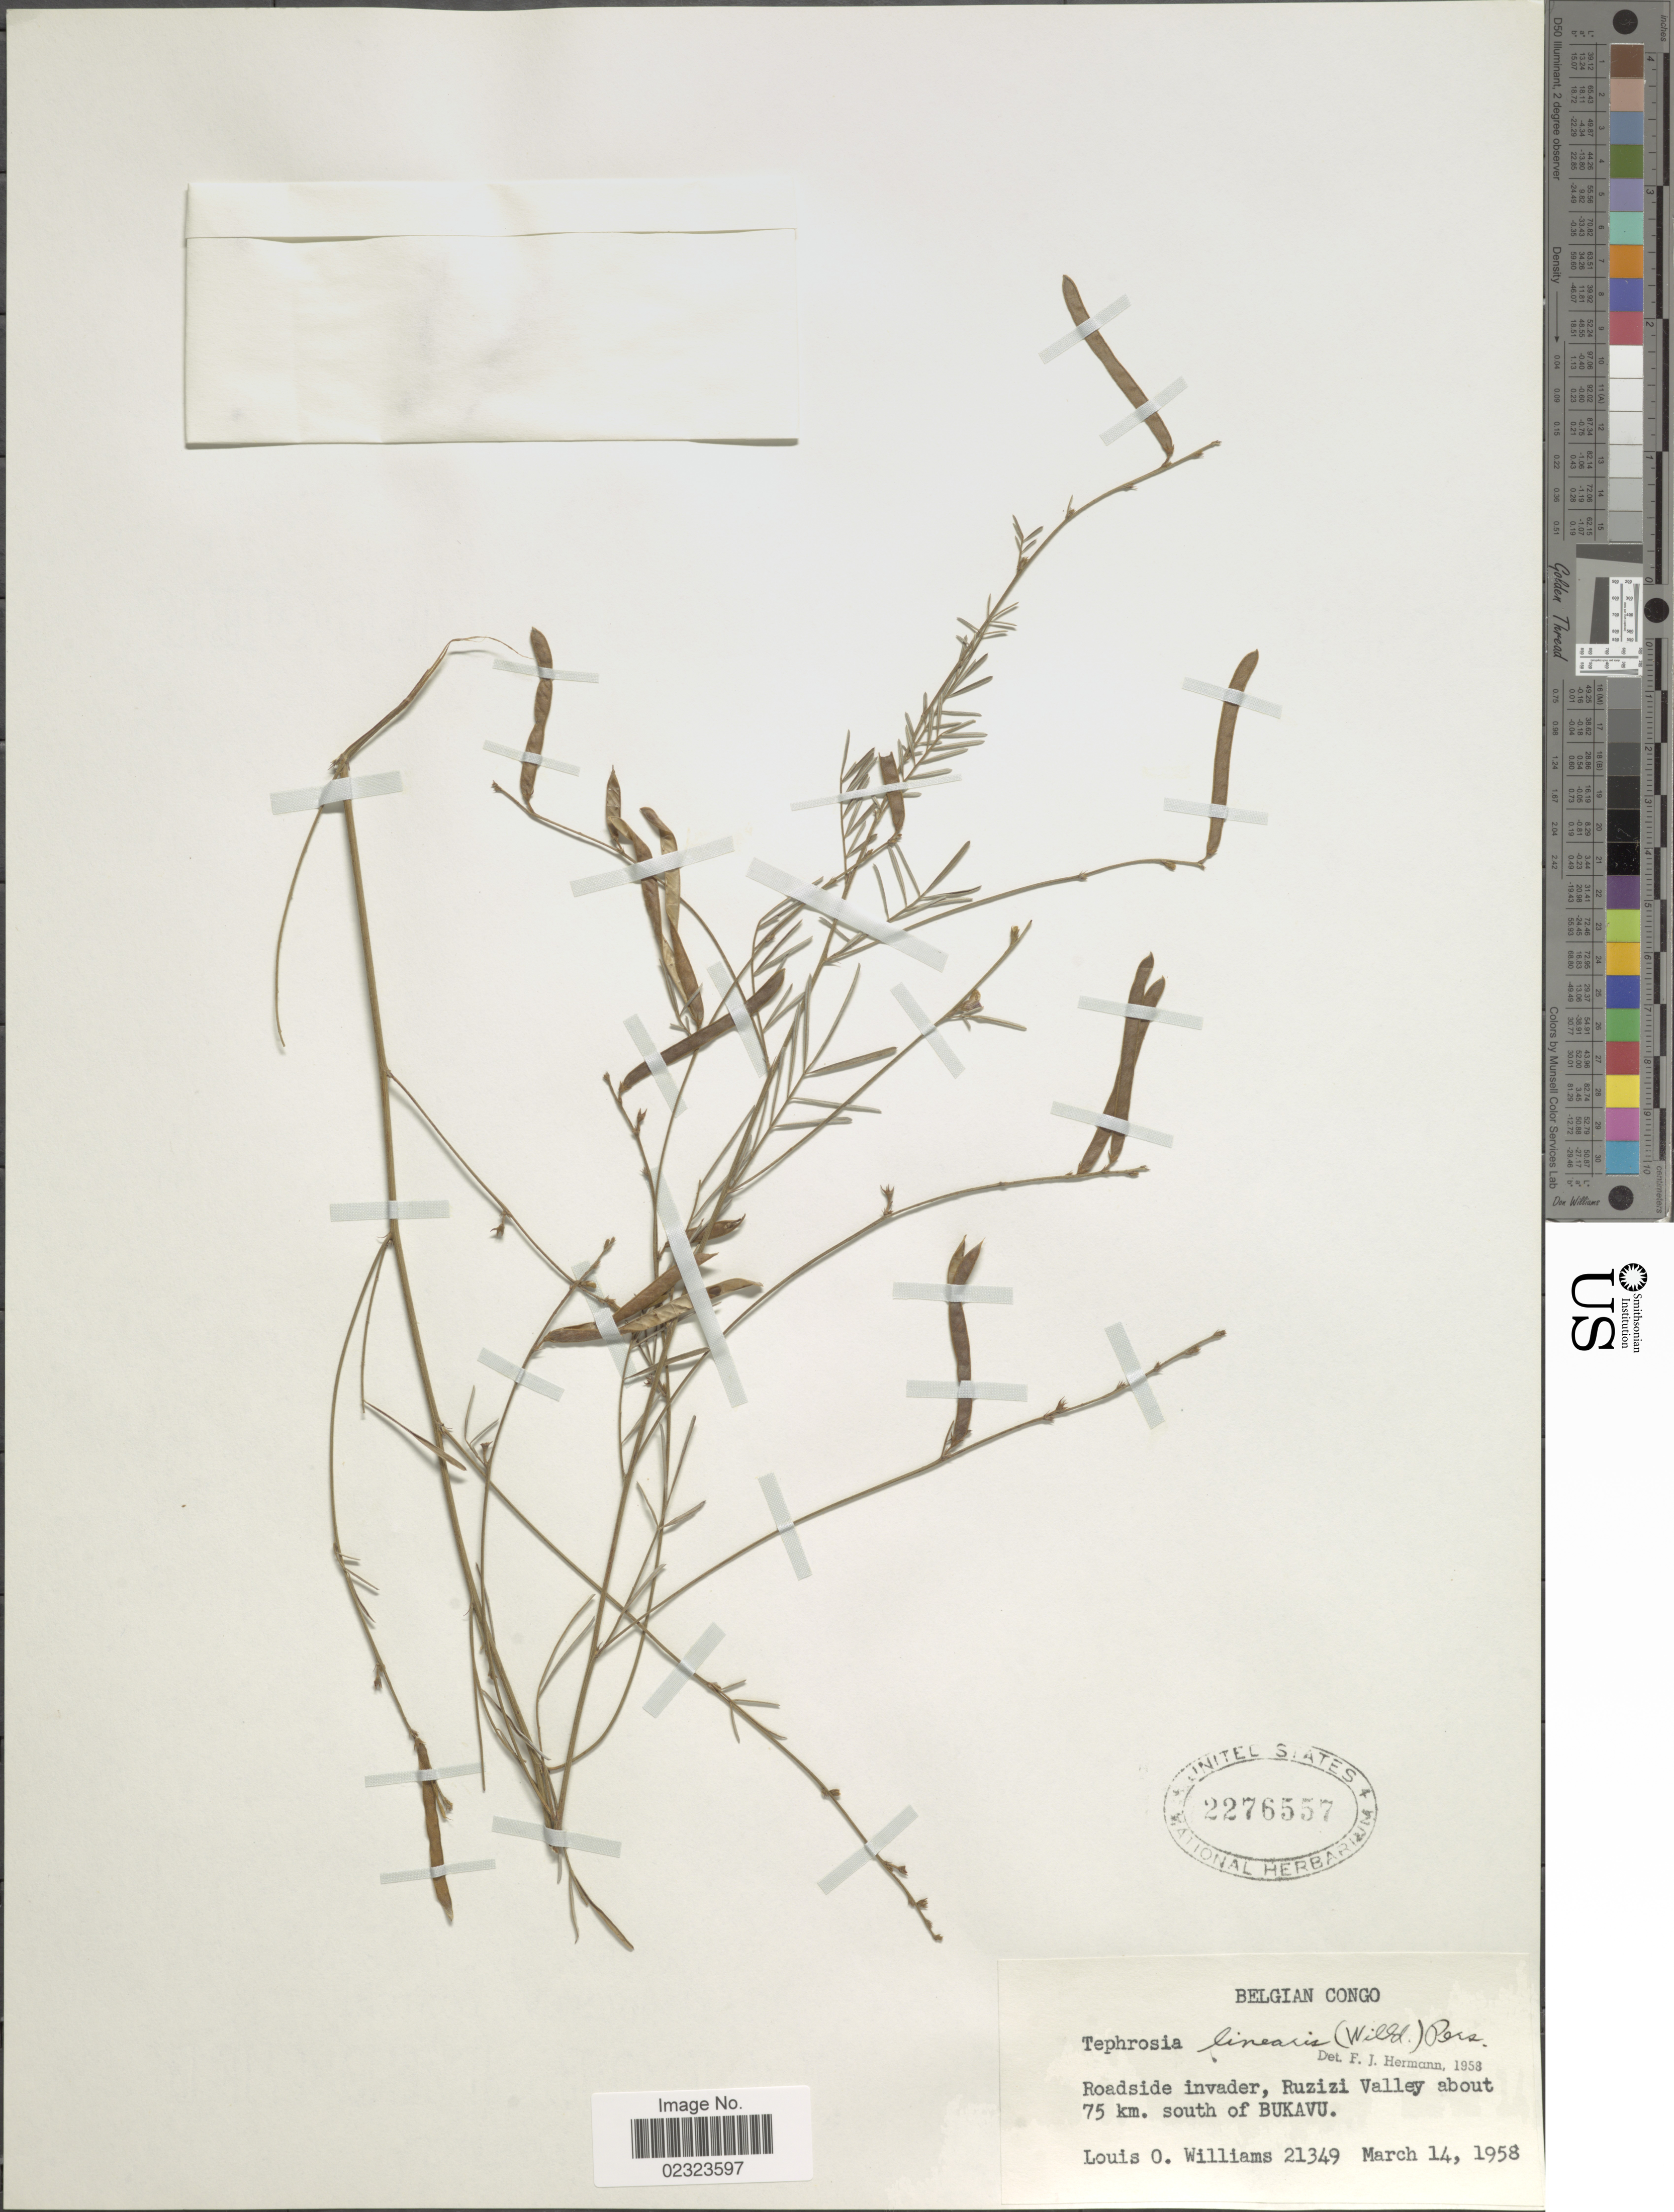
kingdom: Plantae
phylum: Tracheophyta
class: Magnoliopsida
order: Fabales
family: Fabaceae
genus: Tephrosia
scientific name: Tephrosia linearis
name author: (Willd.) Pers.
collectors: L. O. Williams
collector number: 21349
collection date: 1958-03-14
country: Congo, Democratic Republic of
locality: Belgian Congo, roaside invader, Ruzizi Valley about 75 km. south of Bukavu.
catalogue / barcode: US 2276557